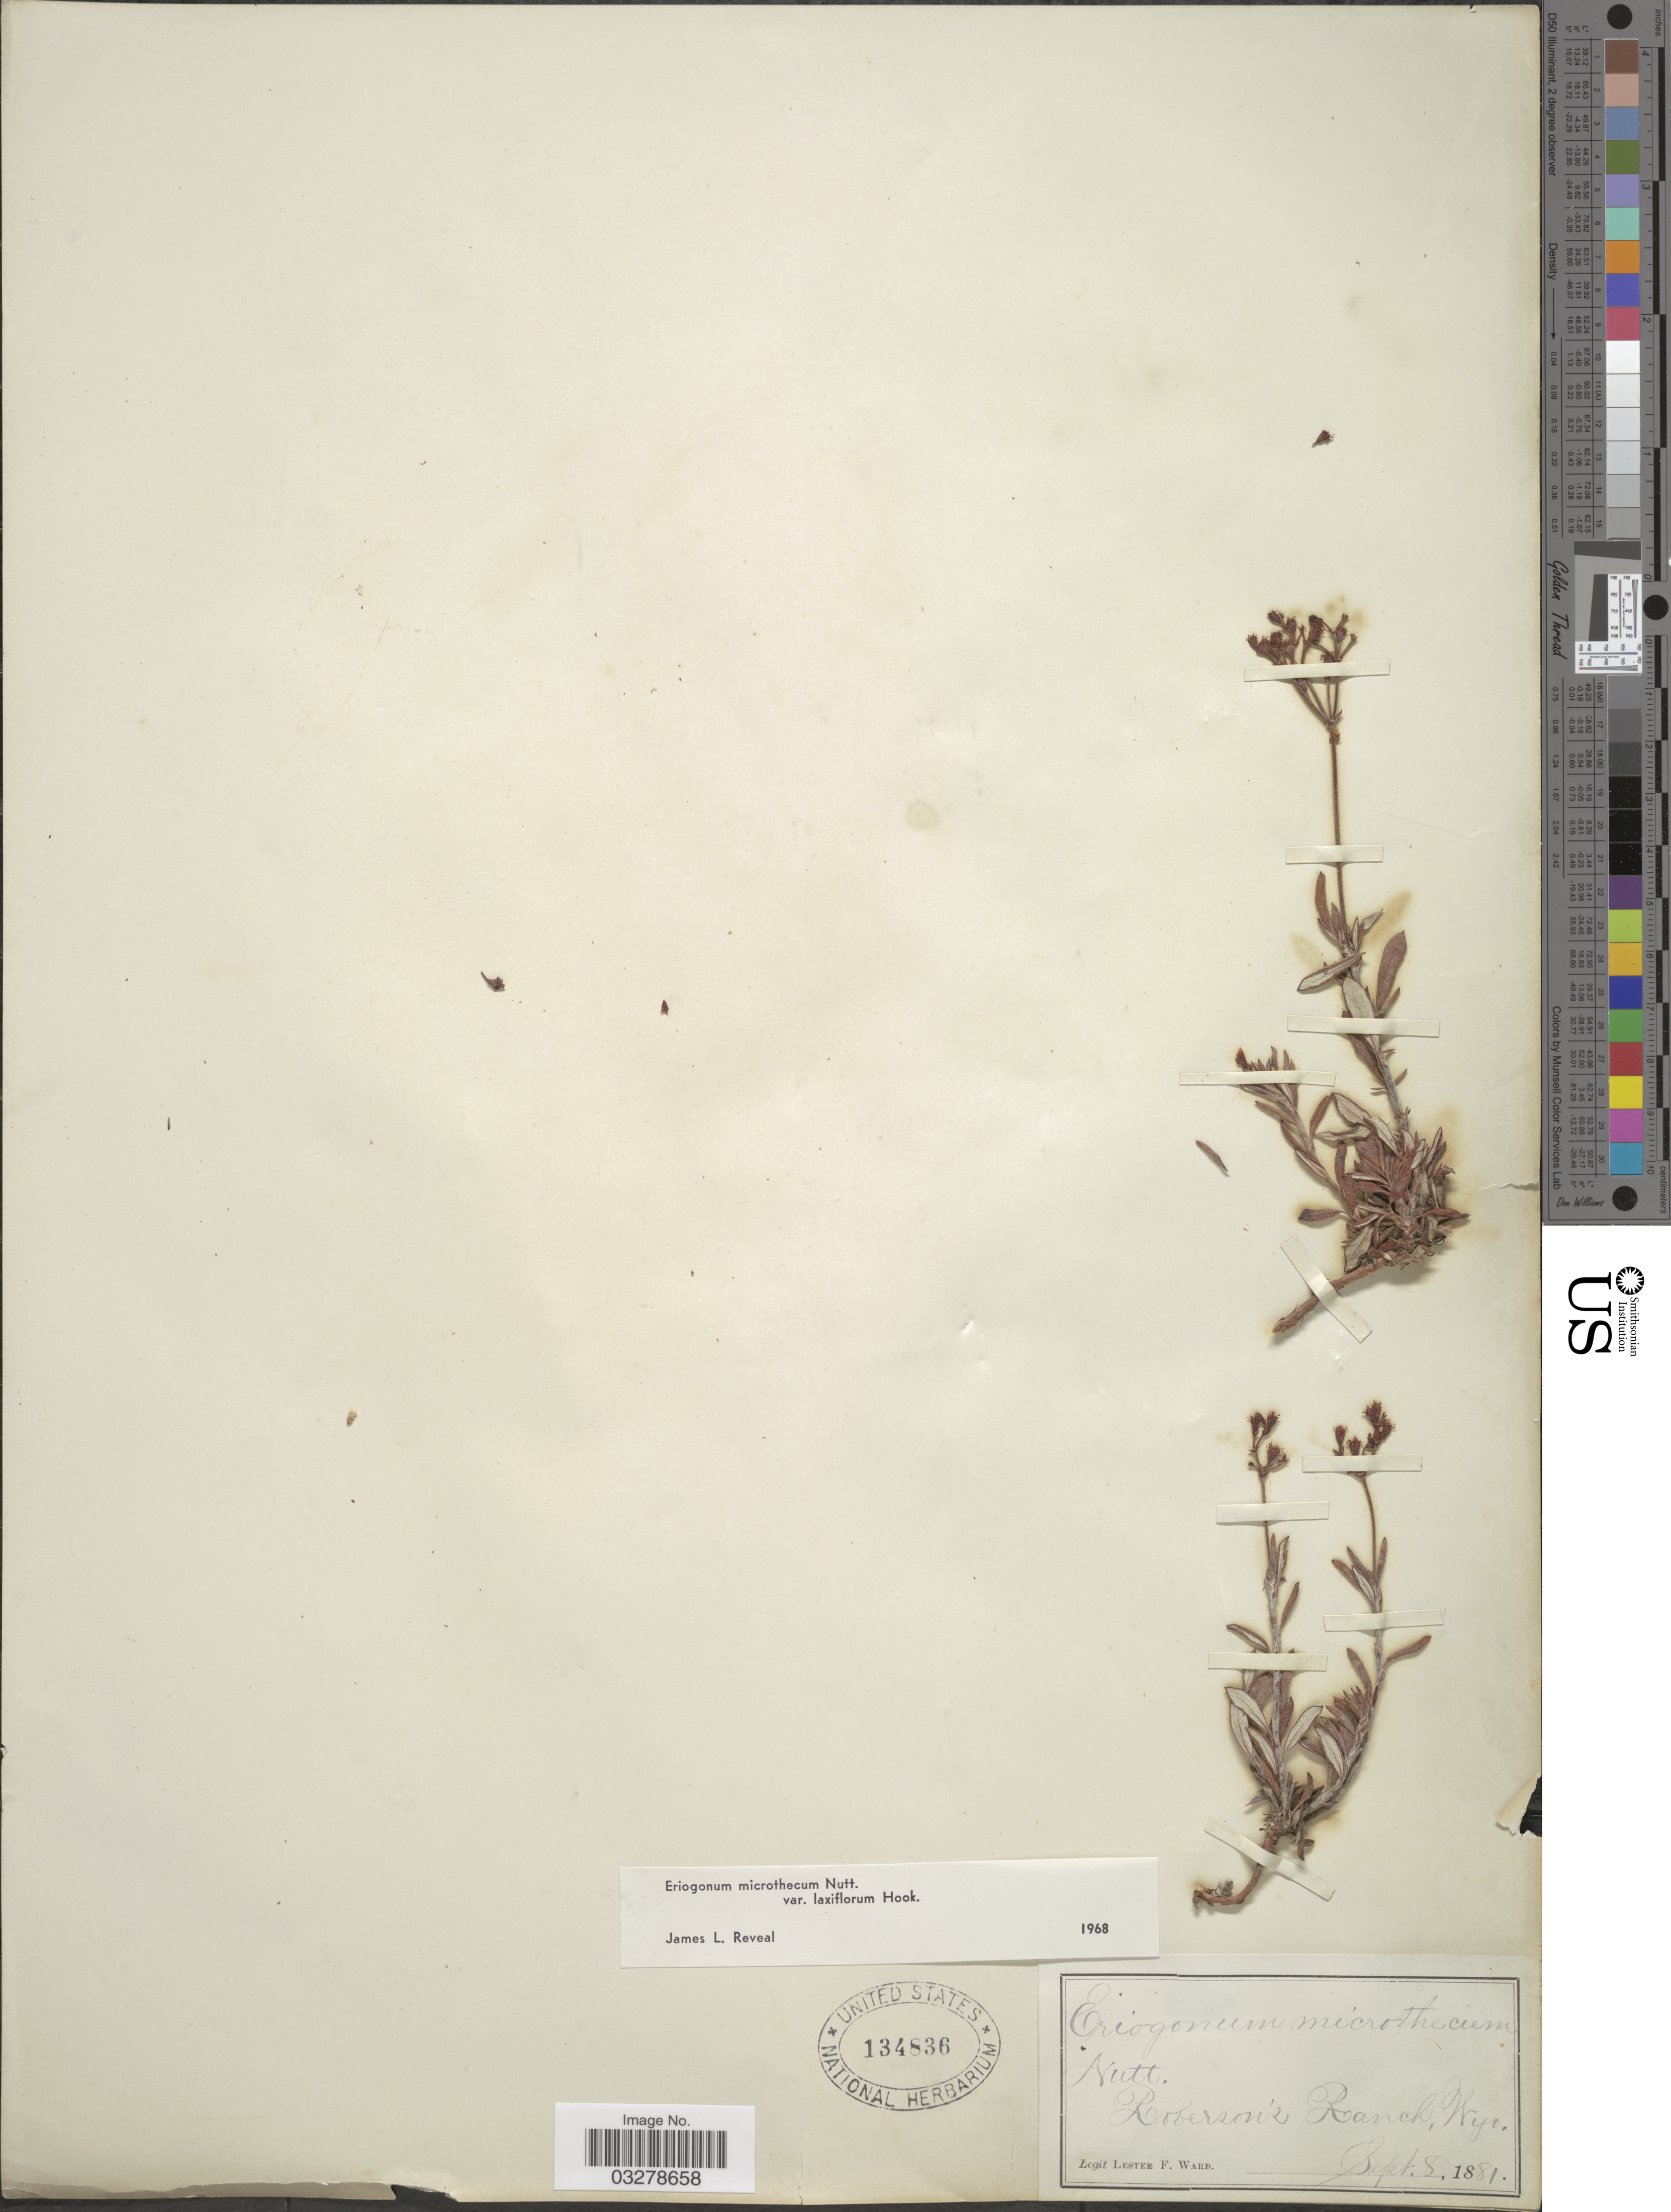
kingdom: Plantae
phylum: Tracheophyta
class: Magnoliopsida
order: Caryophyllales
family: Polygonaceae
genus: Eriogonum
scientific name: Eriogonum microtheca var. laxiflorum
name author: Hook.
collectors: L. F. Ward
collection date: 1881-09-08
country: United States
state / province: Wyoming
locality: Roberson's Ranch.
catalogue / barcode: US 134836